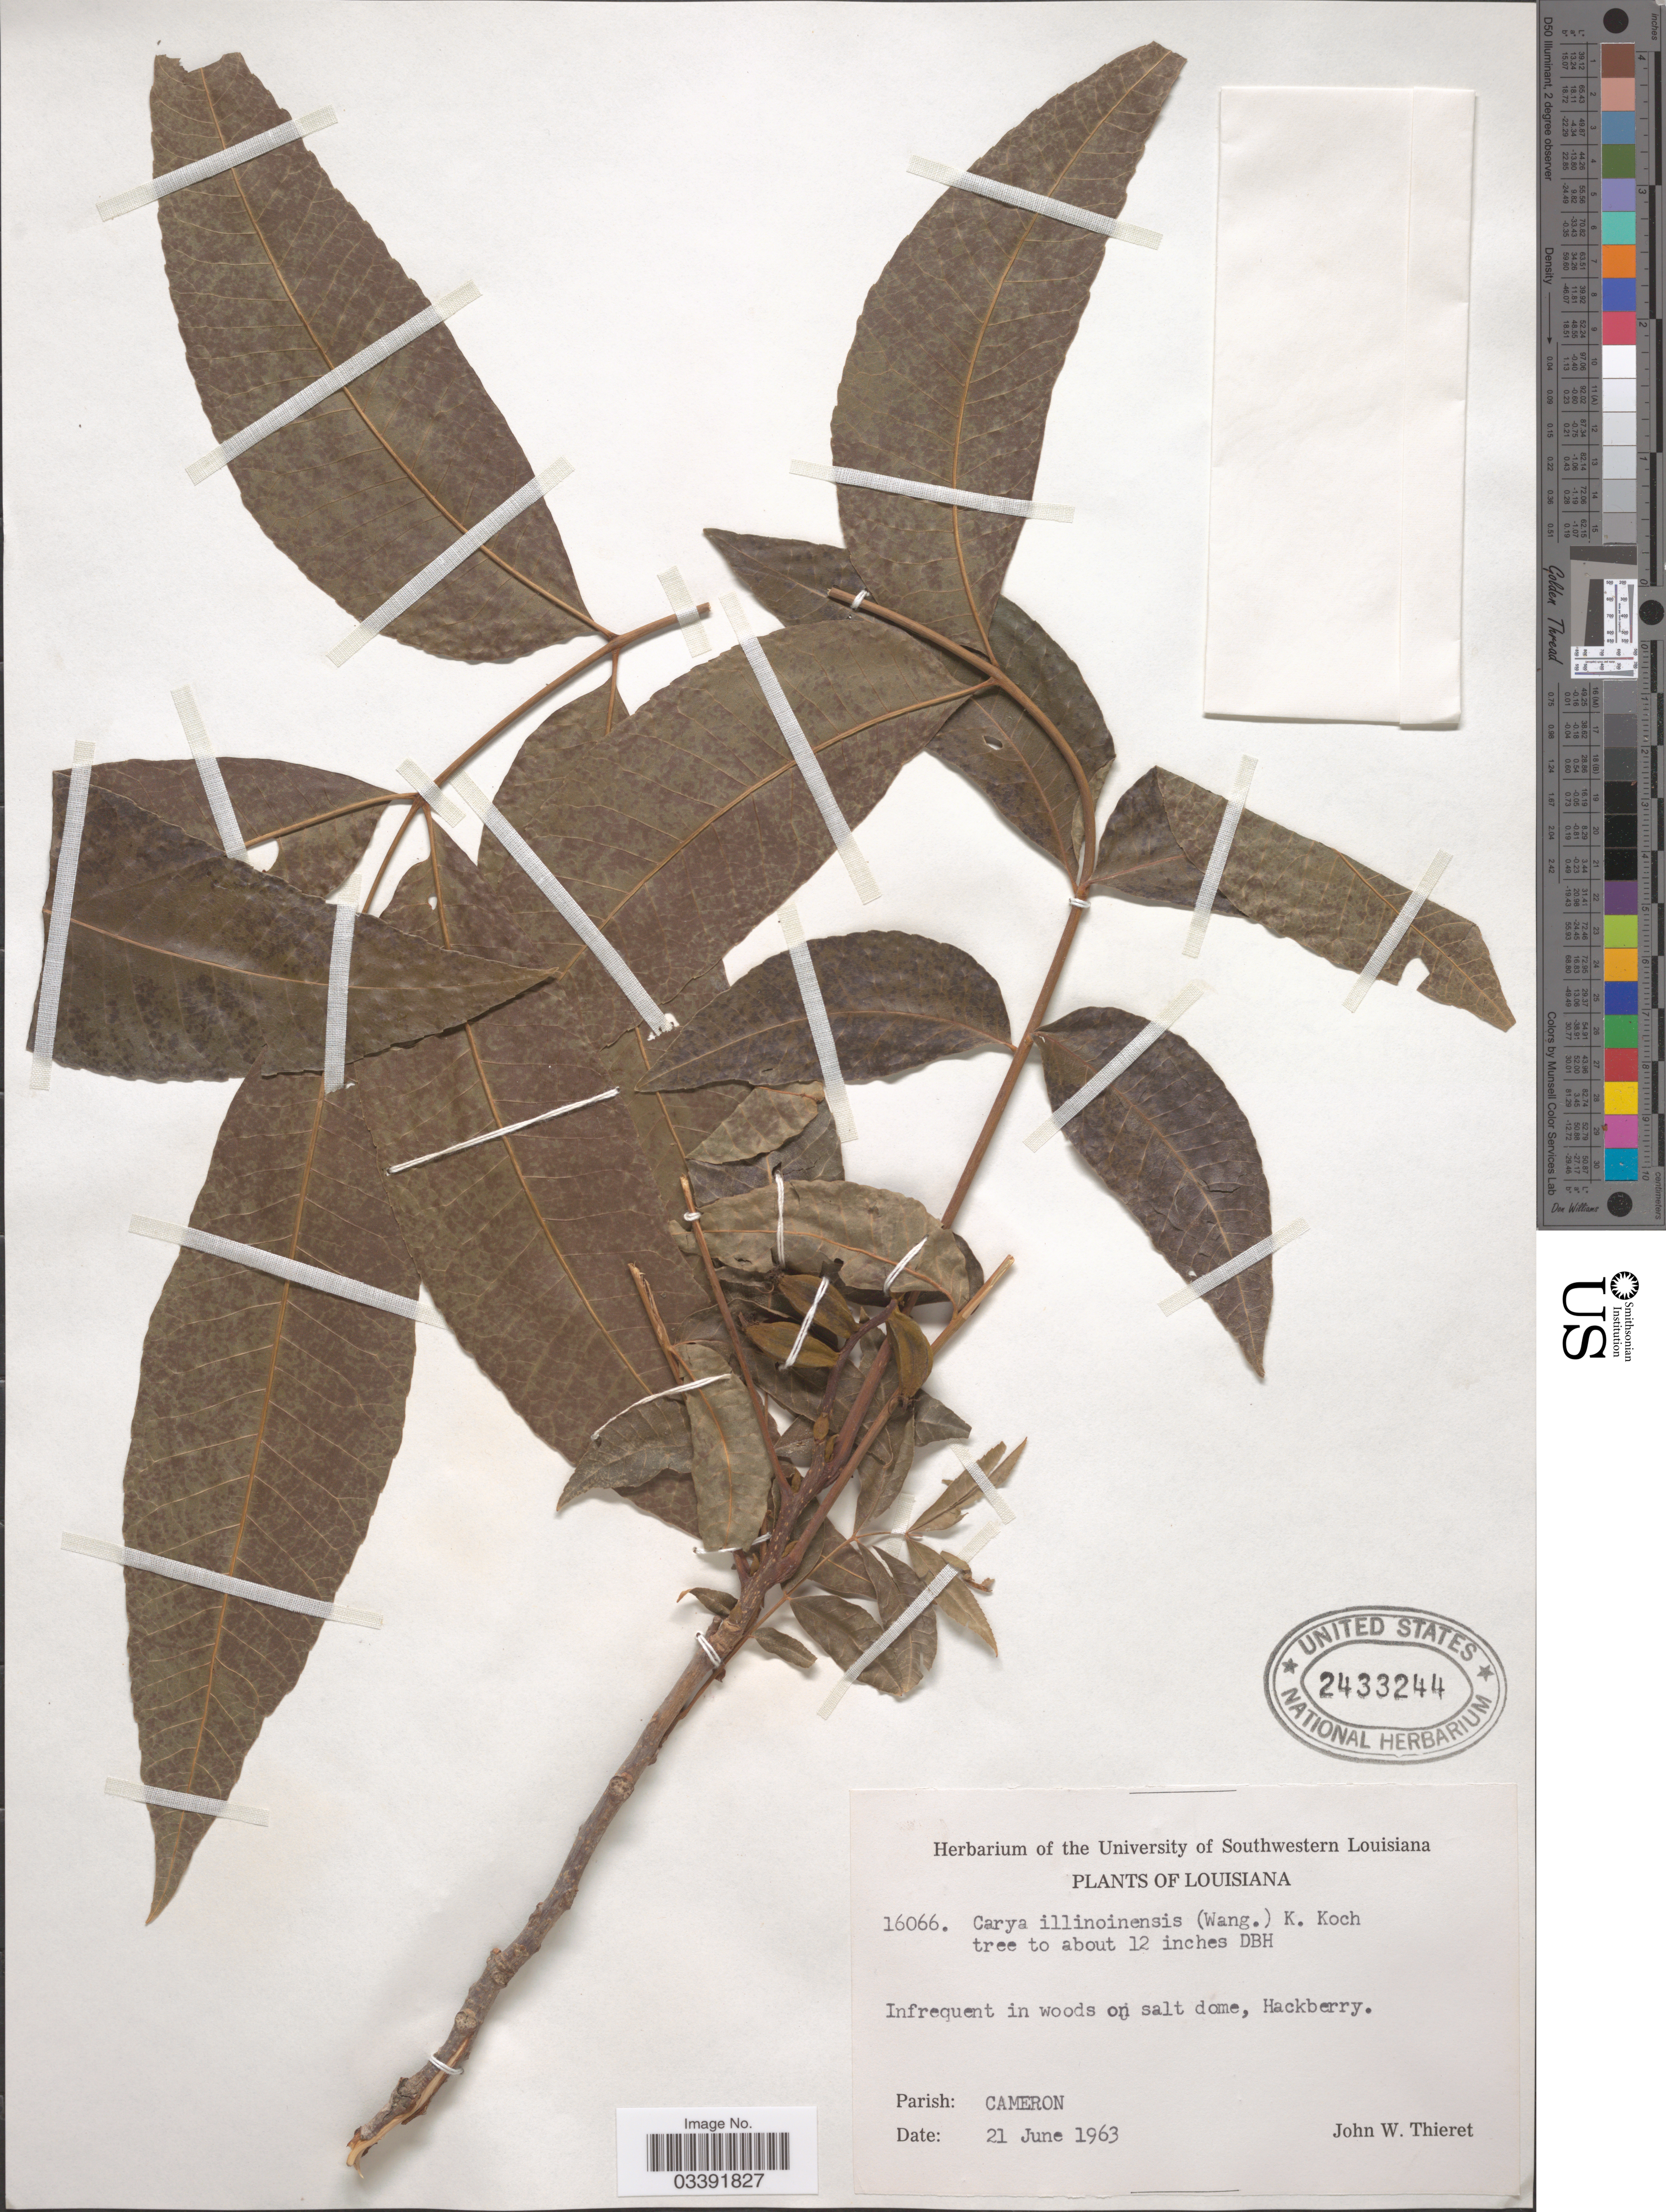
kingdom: Plantae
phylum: Tracheophyta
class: Magnoliopsida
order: Fagales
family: Juglandaceae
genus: Carya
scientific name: Carya illinoinensis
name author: (Wangenh.) K. Koch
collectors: J. W. Thieret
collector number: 16066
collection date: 1963-06-21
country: United States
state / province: Louisiana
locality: Infrequent in woods on salt dome, Hackberry. Parish: Cameron.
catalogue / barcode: US 2433244